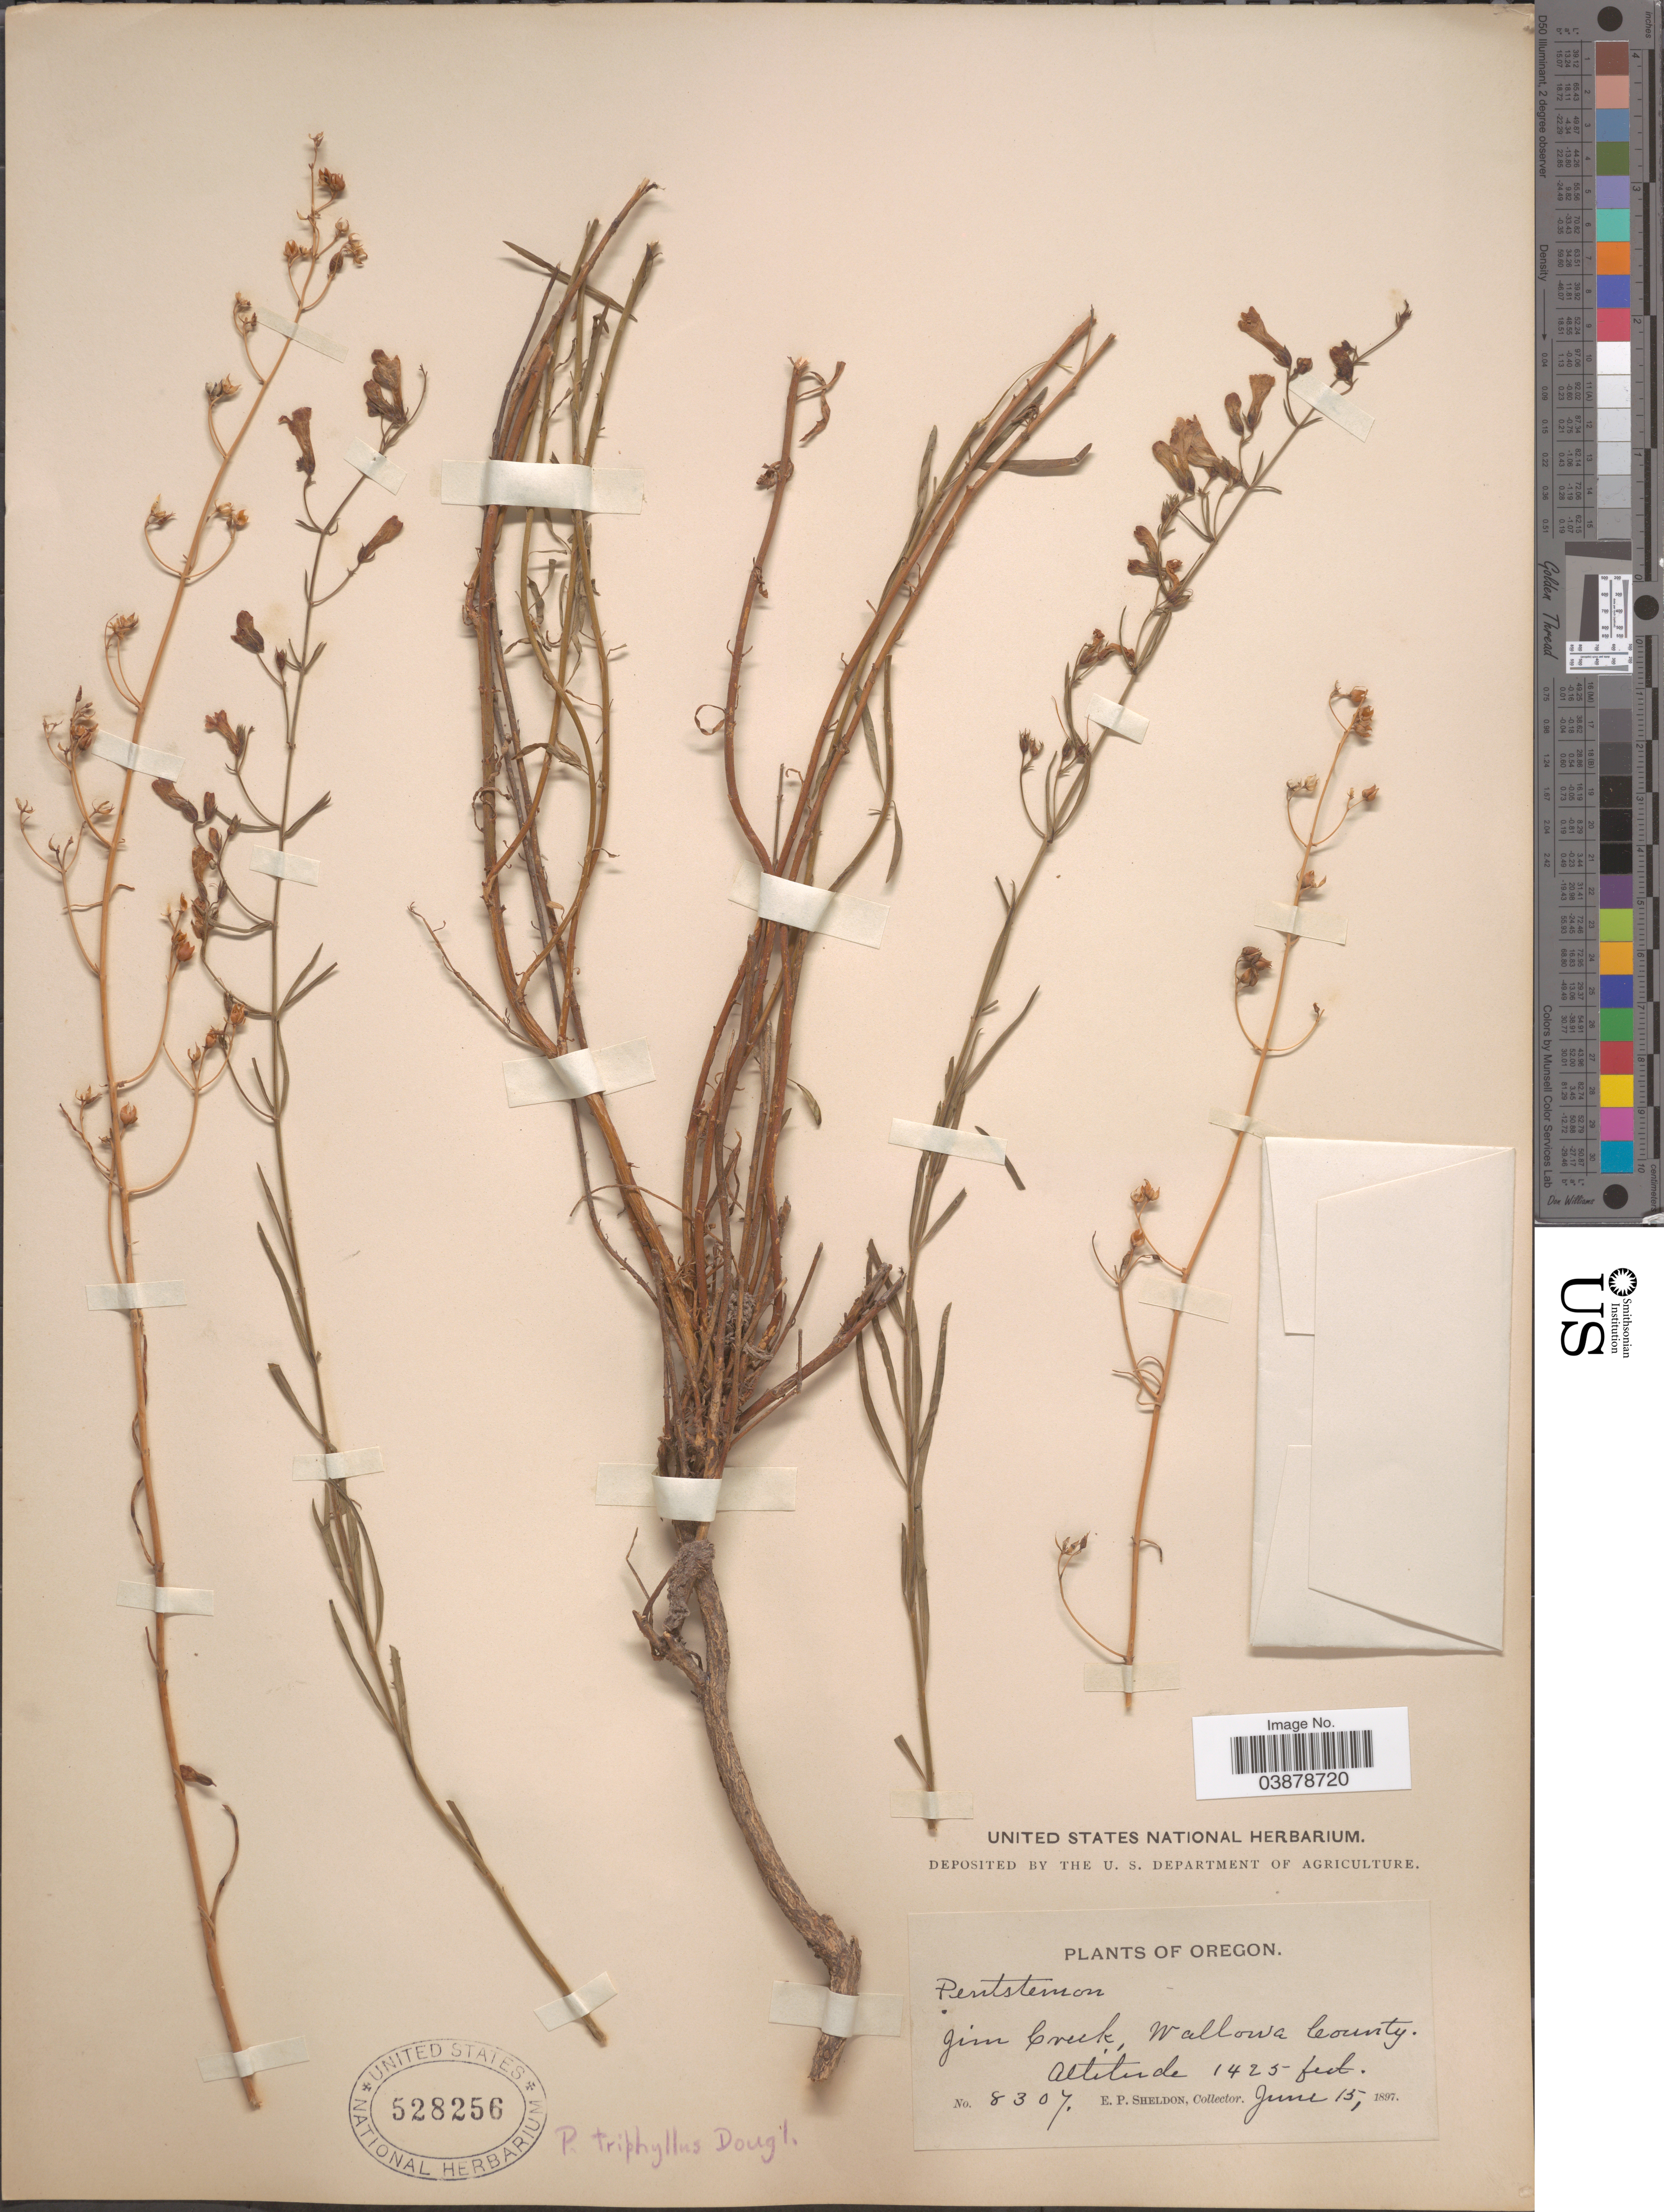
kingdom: Plantae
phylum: Tracheophyta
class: Magnoliopsida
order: Lamiales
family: Plantaginaceae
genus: Penstemon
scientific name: Penstemon triphyllus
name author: Douglas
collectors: E. P. Sheldon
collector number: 8307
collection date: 1897-06-15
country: United States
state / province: Oregon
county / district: Wallowa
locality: Jim Creek, Wallowa County.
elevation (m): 434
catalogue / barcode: US 528256